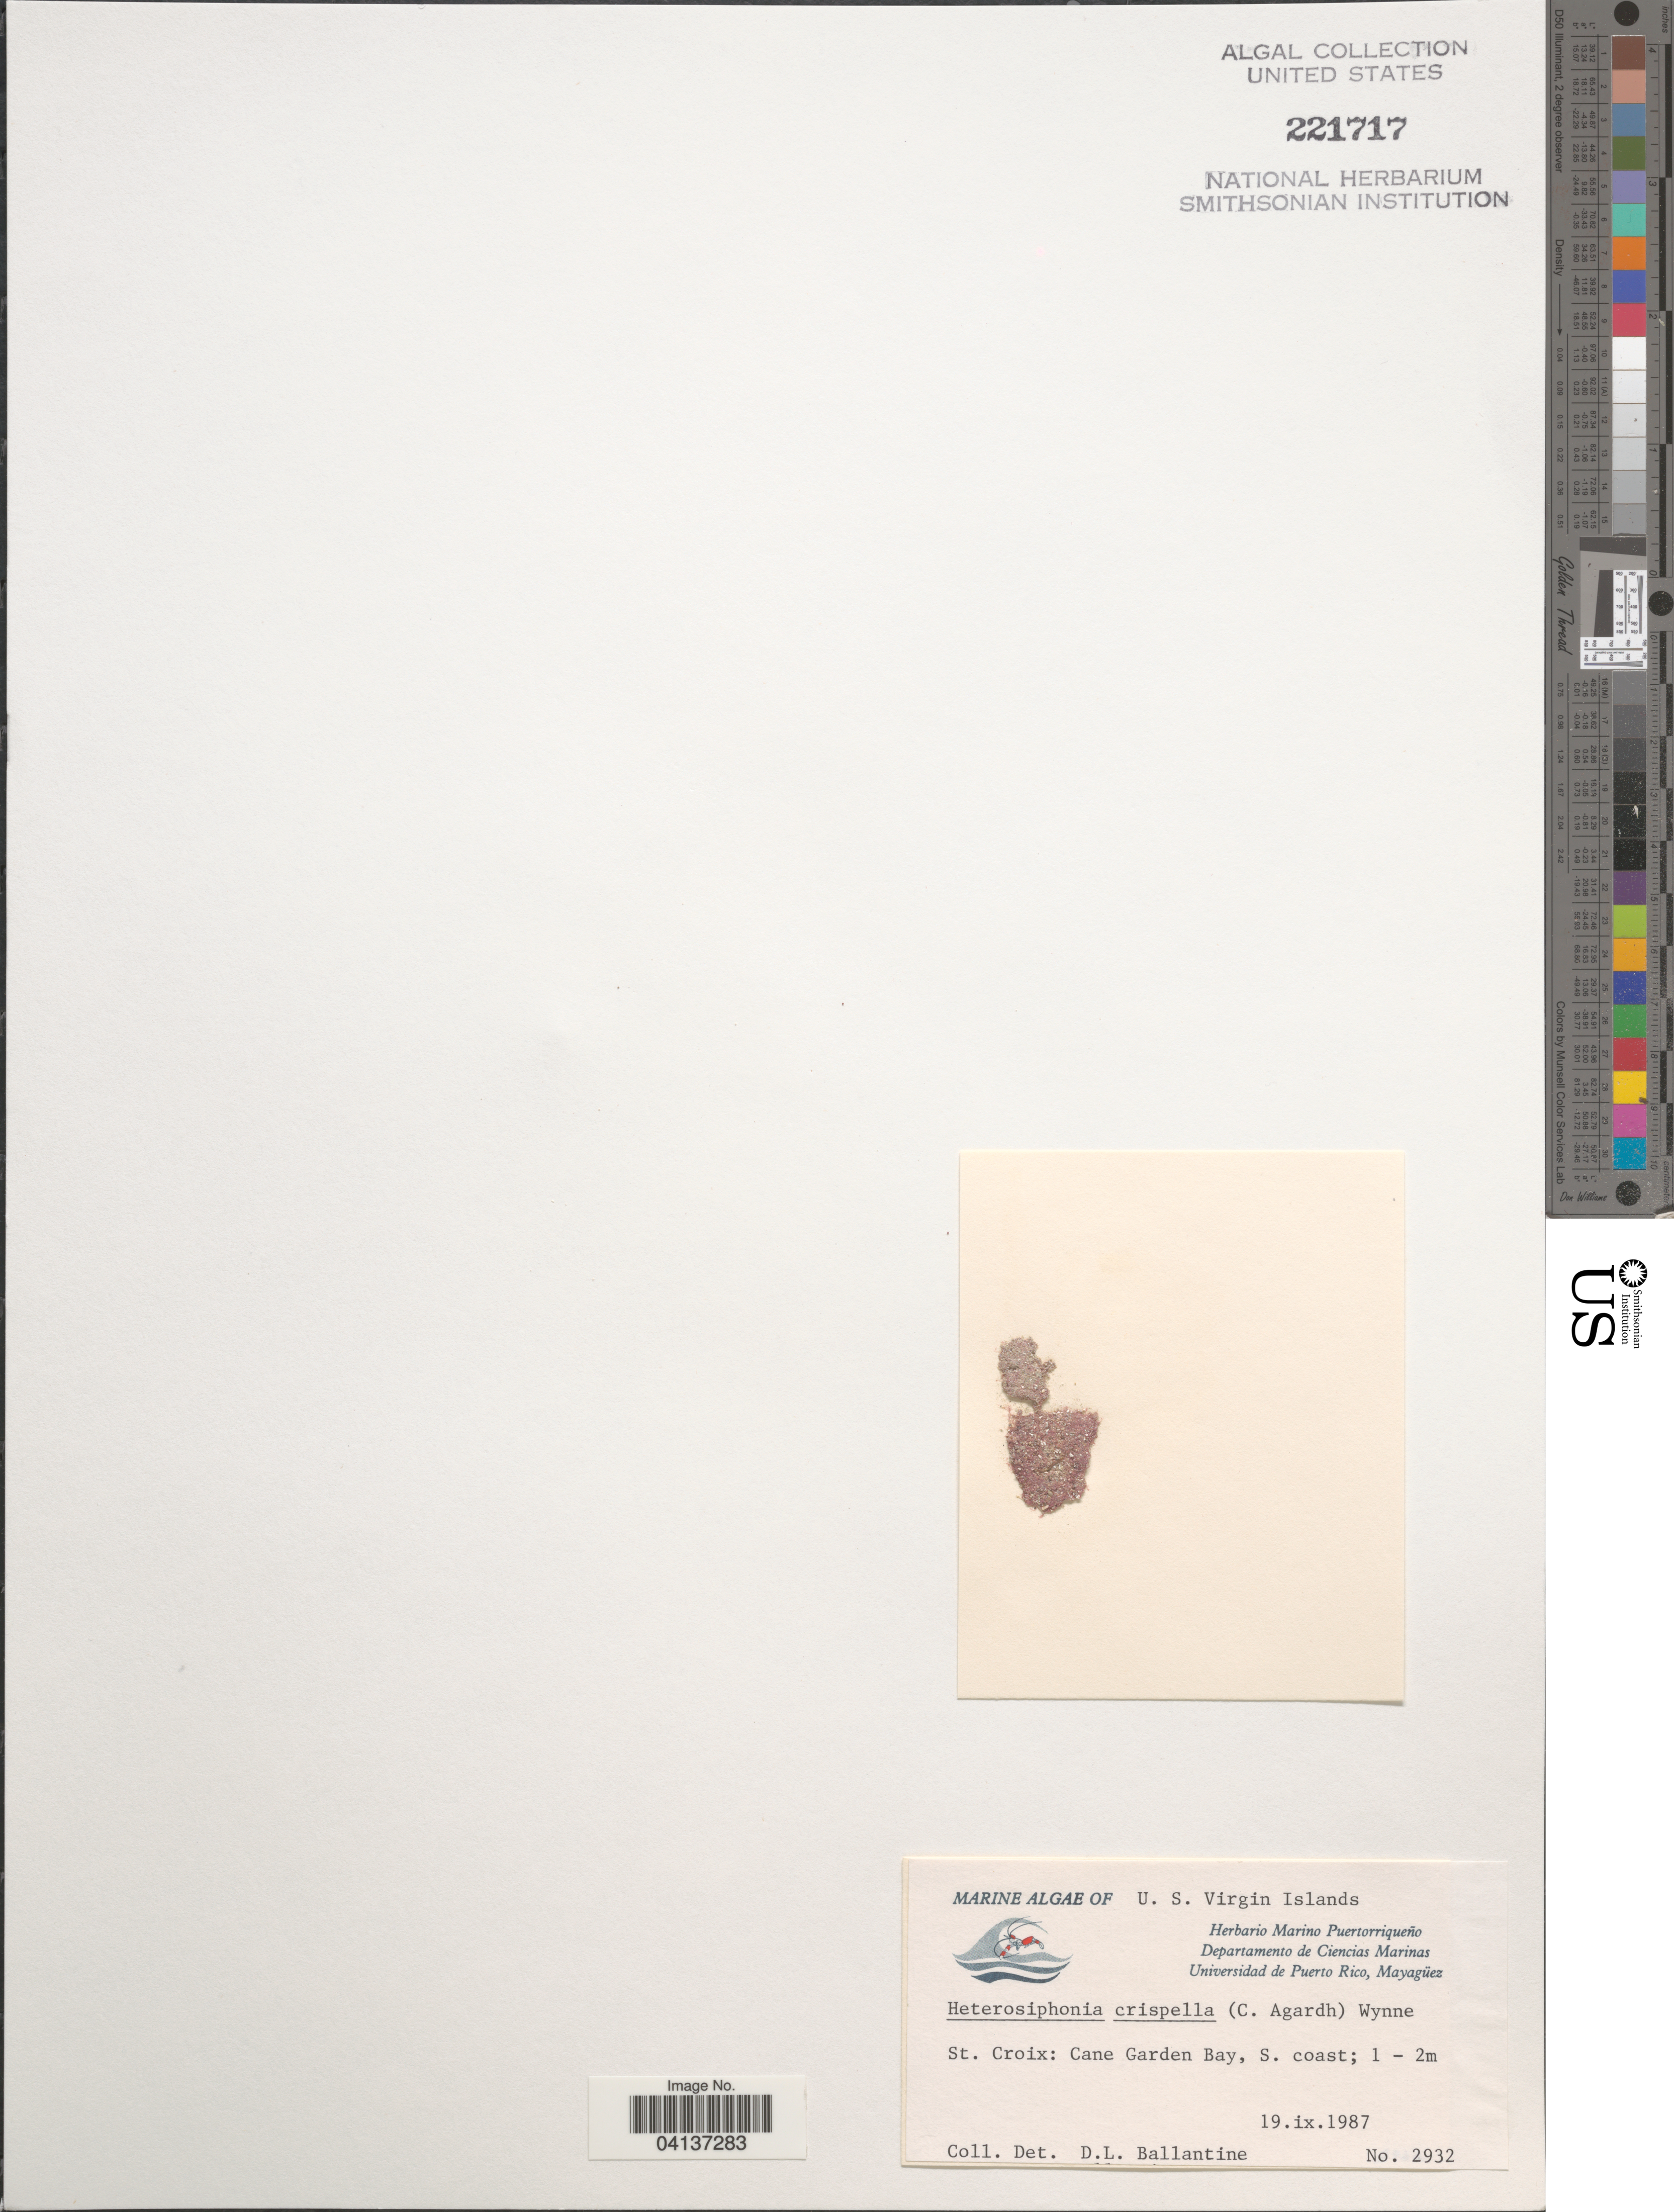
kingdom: Plantae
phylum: Rhodophyta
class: Florideophyceae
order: Ceramiales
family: Dasyaceae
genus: Heterosiphonia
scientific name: Heterosiphonia crispella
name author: (C. Agardh) M.J. Wynne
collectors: D.L. Ballantine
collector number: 2932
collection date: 1987-09-19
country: U.S. Virgin Islands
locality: St. Croix: Cane Garden Bay, S. coast.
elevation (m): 1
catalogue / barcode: US 221717